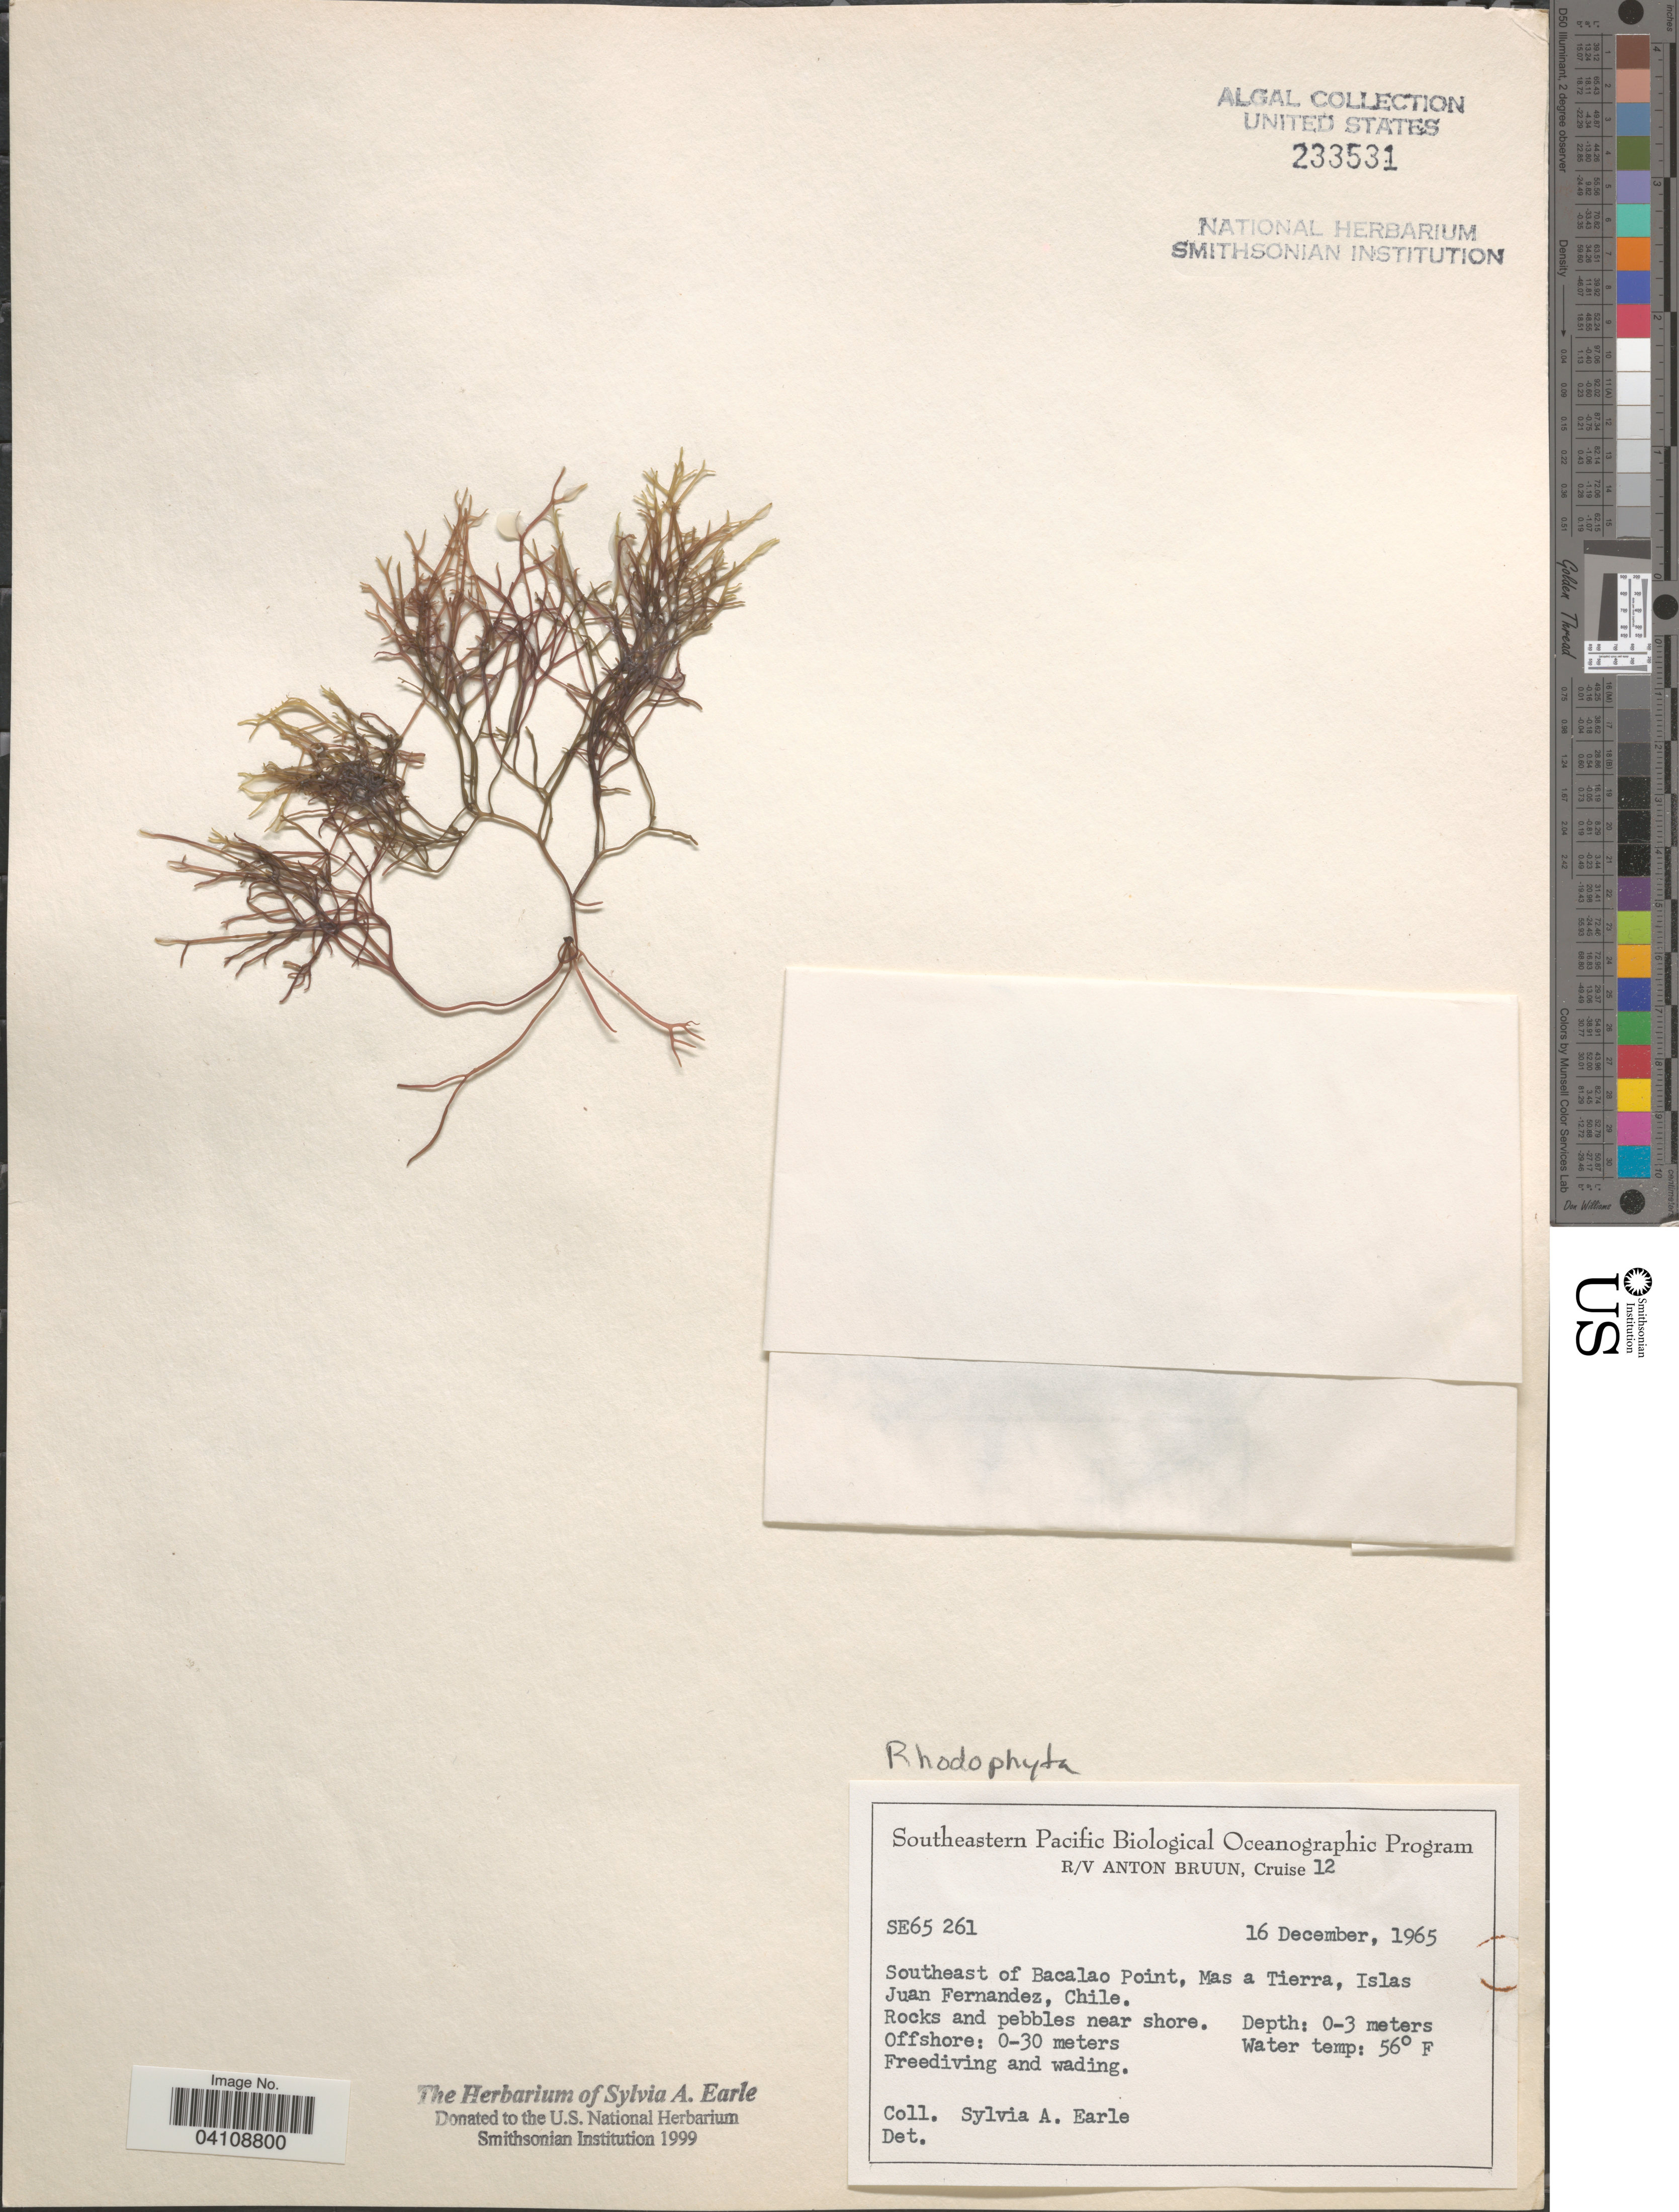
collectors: S. A. Earle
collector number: SE65261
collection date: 1965-12-16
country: Chile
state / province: Valparaíso (V)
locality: Southeast of Bacalao Point, Mas a Tierra, Islas Juan Fernandez.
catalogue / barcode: US 233531